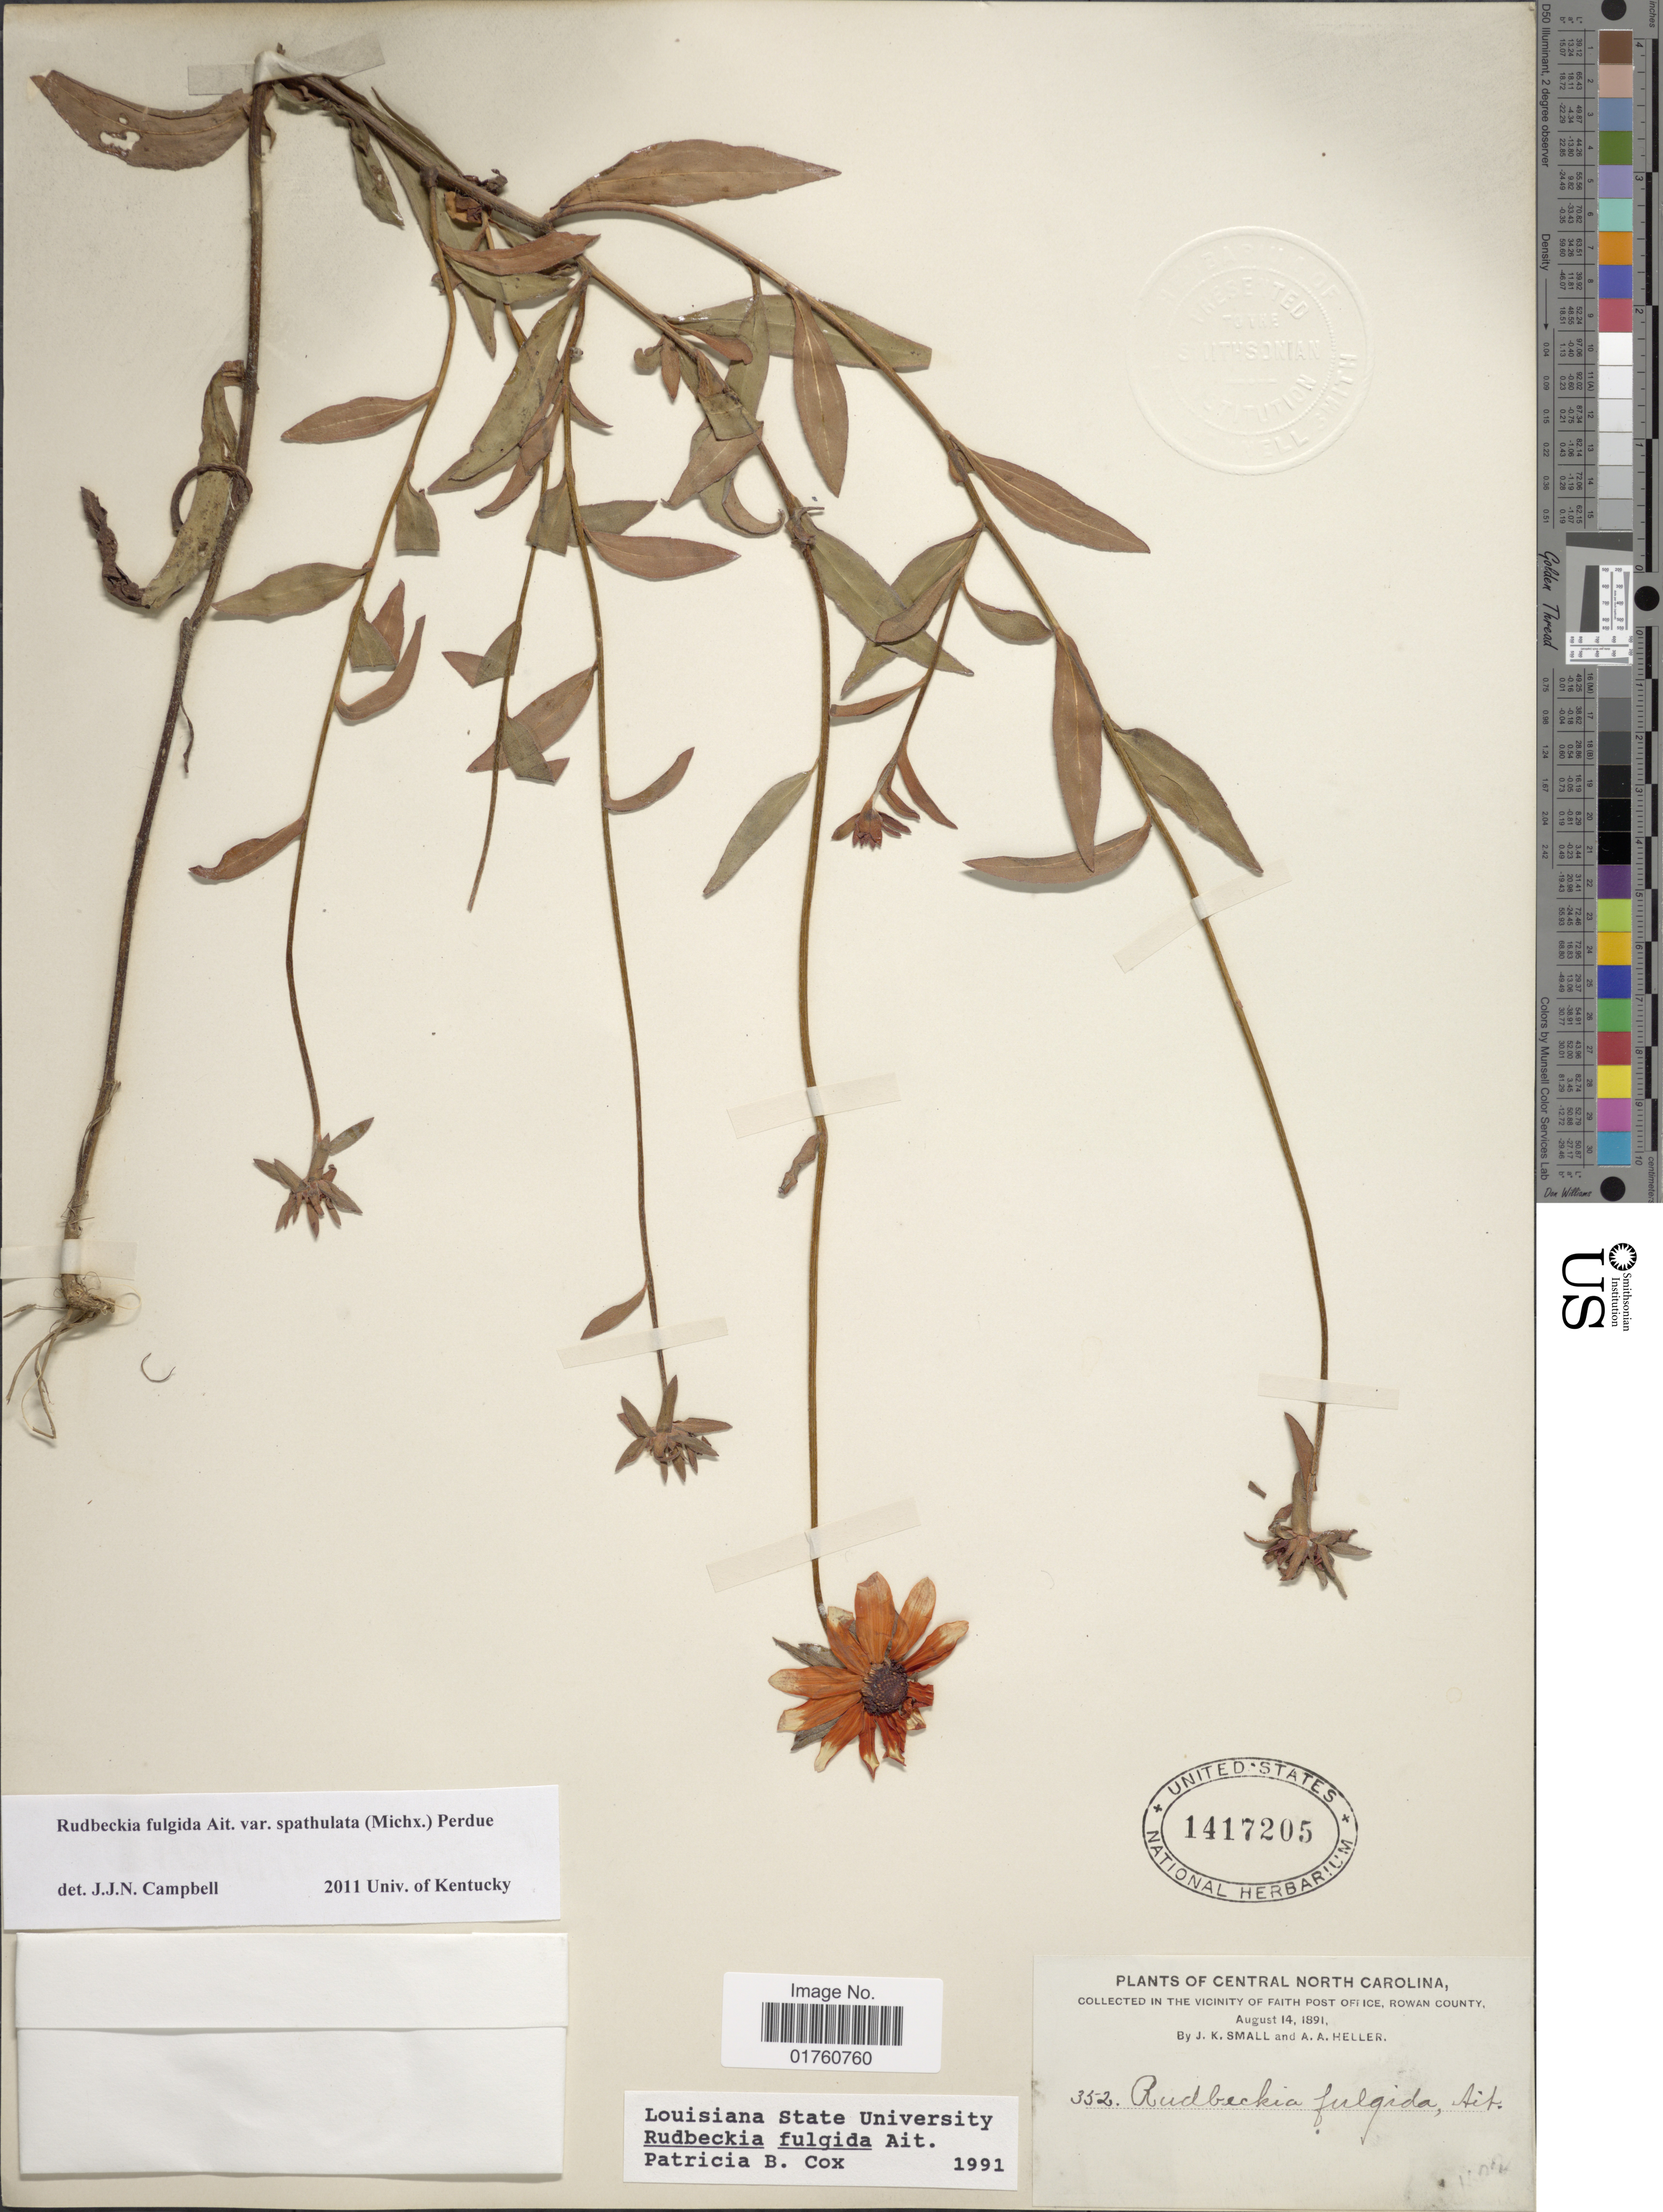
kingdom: Plantae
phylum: Tracheophyta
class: Magnoliopsida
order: Asterales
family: Asteraceae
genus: Rudbeckia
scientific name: Rudbeckia fulgida var. fulgida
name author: Aiton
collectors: J. K. Small & A. A. Heller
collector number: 352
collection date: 1891-08-14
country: United States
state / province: North Carolina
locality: Central North Carolina, in the Vicinity of Faith Post Office, Rowan County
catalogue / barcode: US 1417205